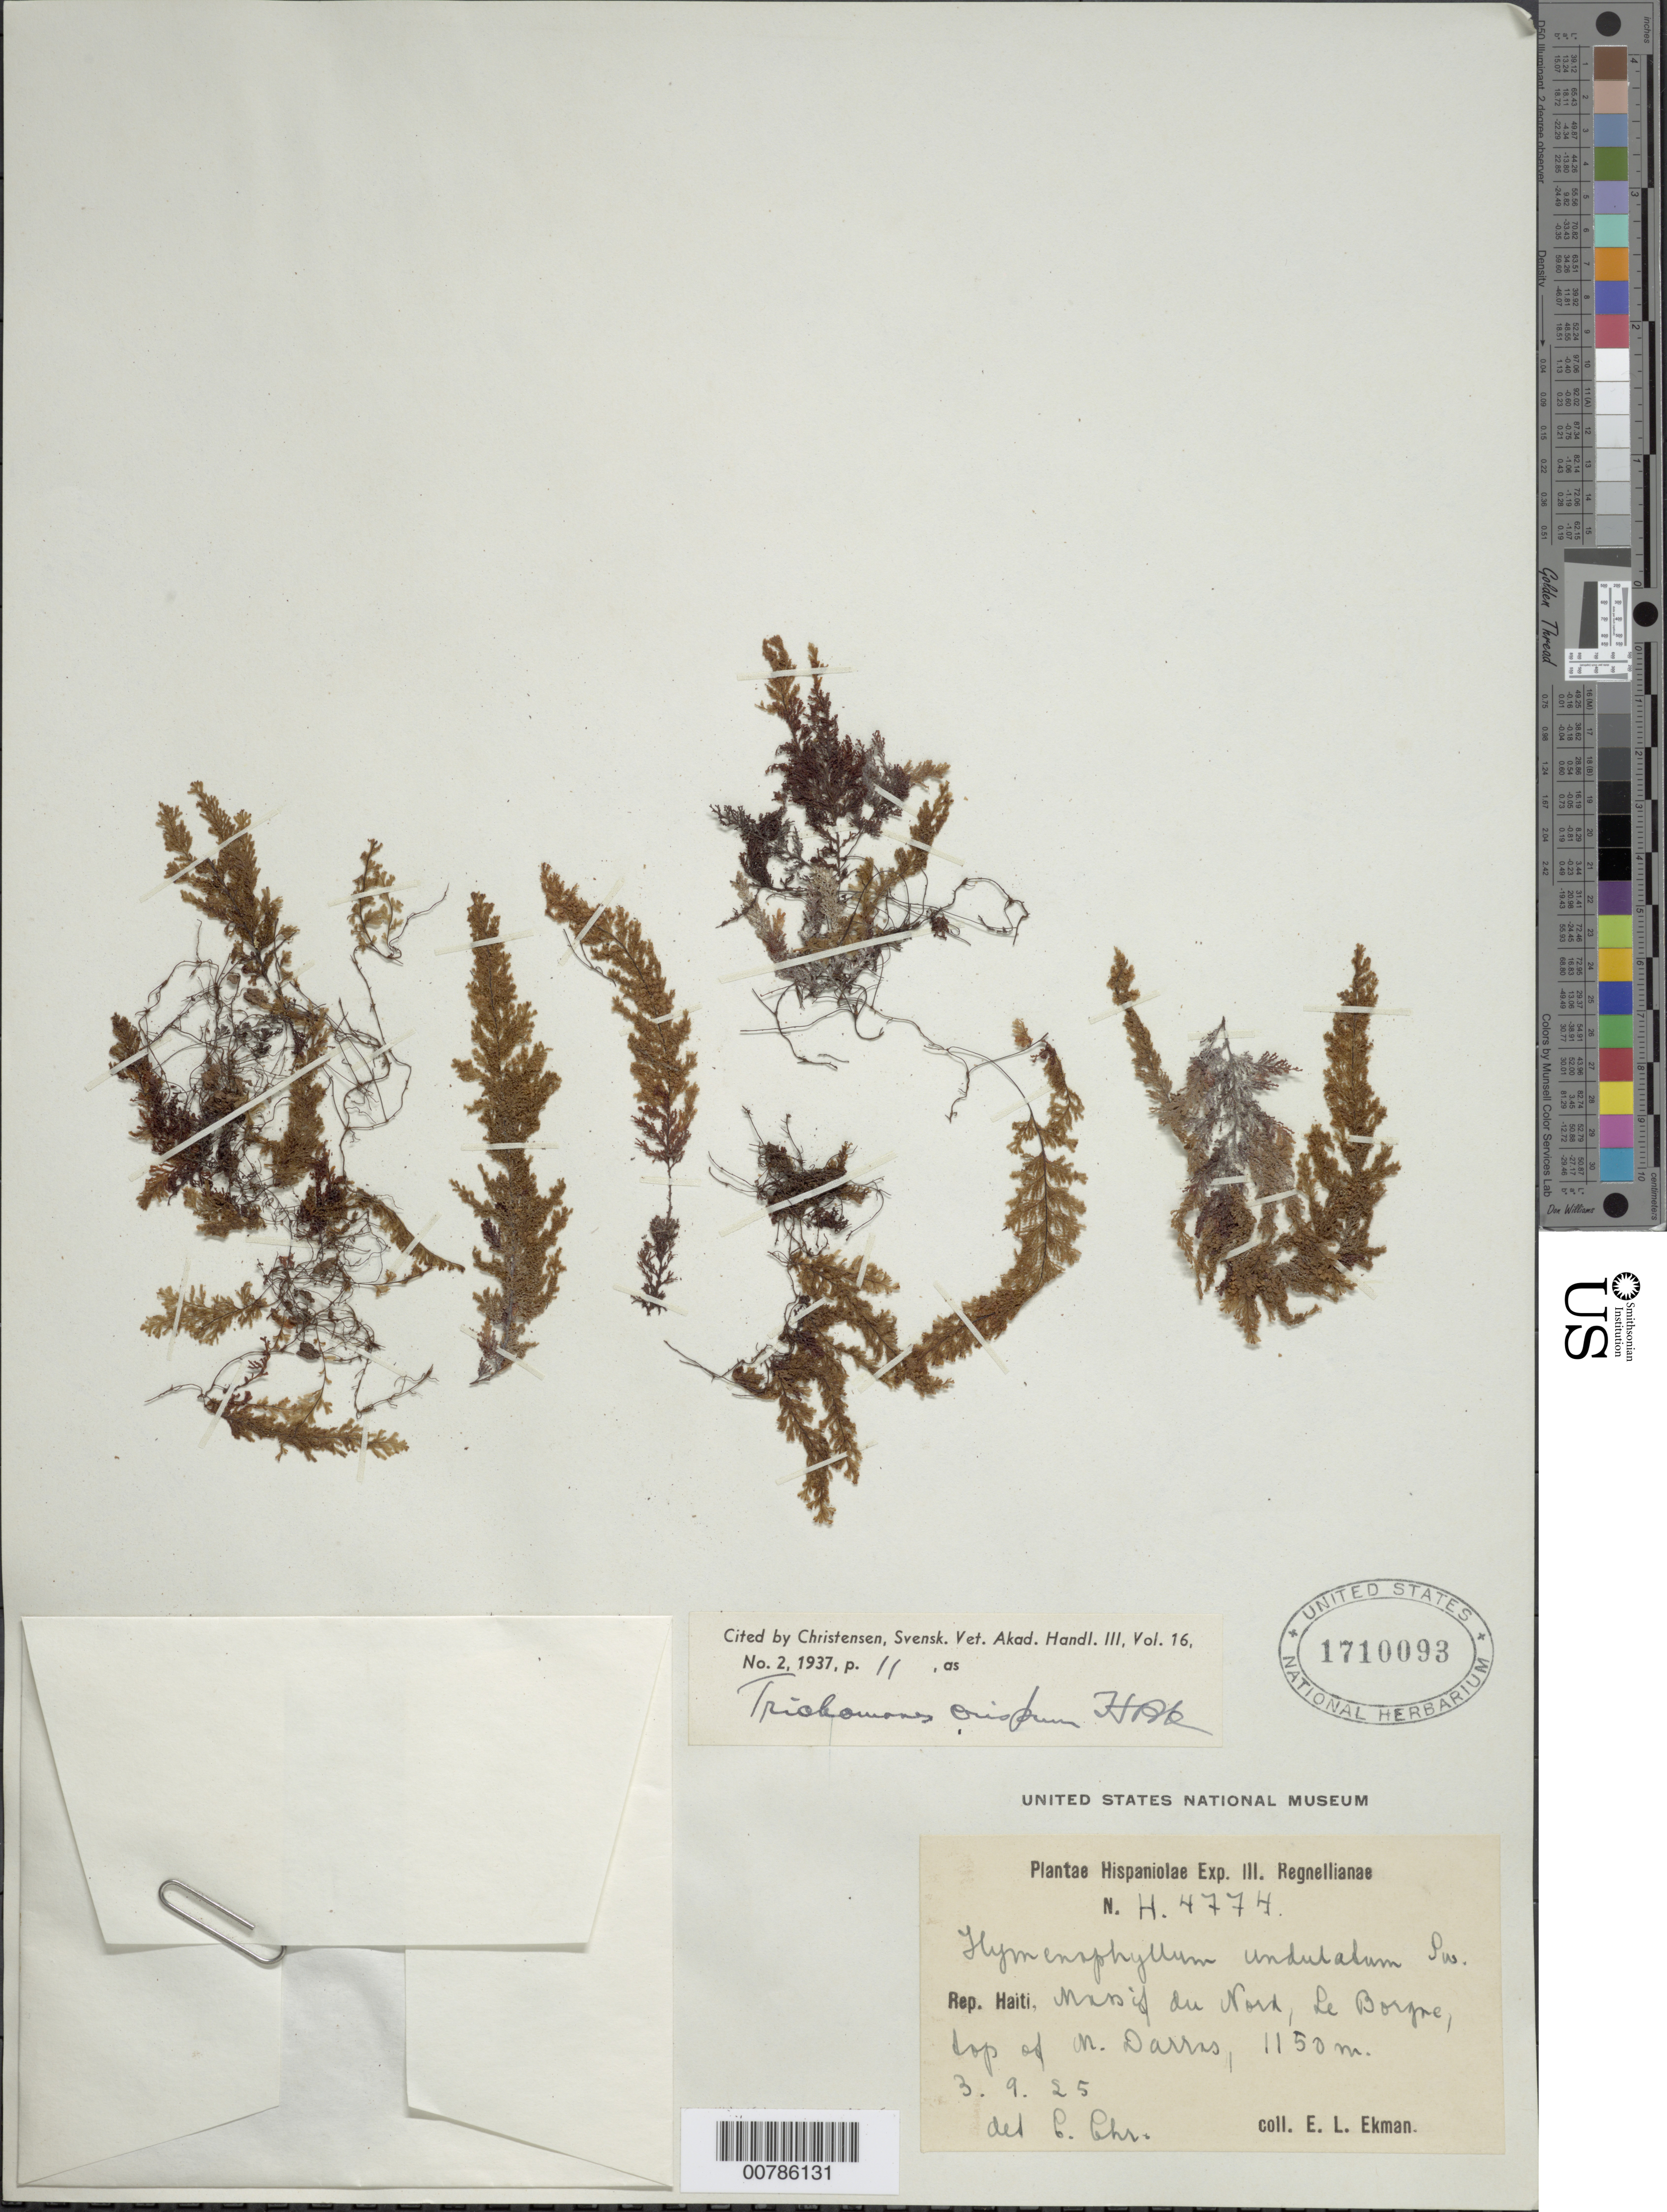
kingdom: Plantae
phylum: Tracheophyta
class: Polypodiopsida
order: Hymenophyllales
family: Hymenophyllaceae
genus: Hymenophyllum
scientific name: Hymenophyllum contortum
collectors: E. L. Ekman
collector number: H 4774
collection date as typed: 03 Sep 1925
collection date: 1925-09-03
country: Haiti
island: Hispaniola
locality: Massif du Nord, Le Borgne, top of M. Darras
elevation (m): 1150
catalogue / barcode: US 1710093